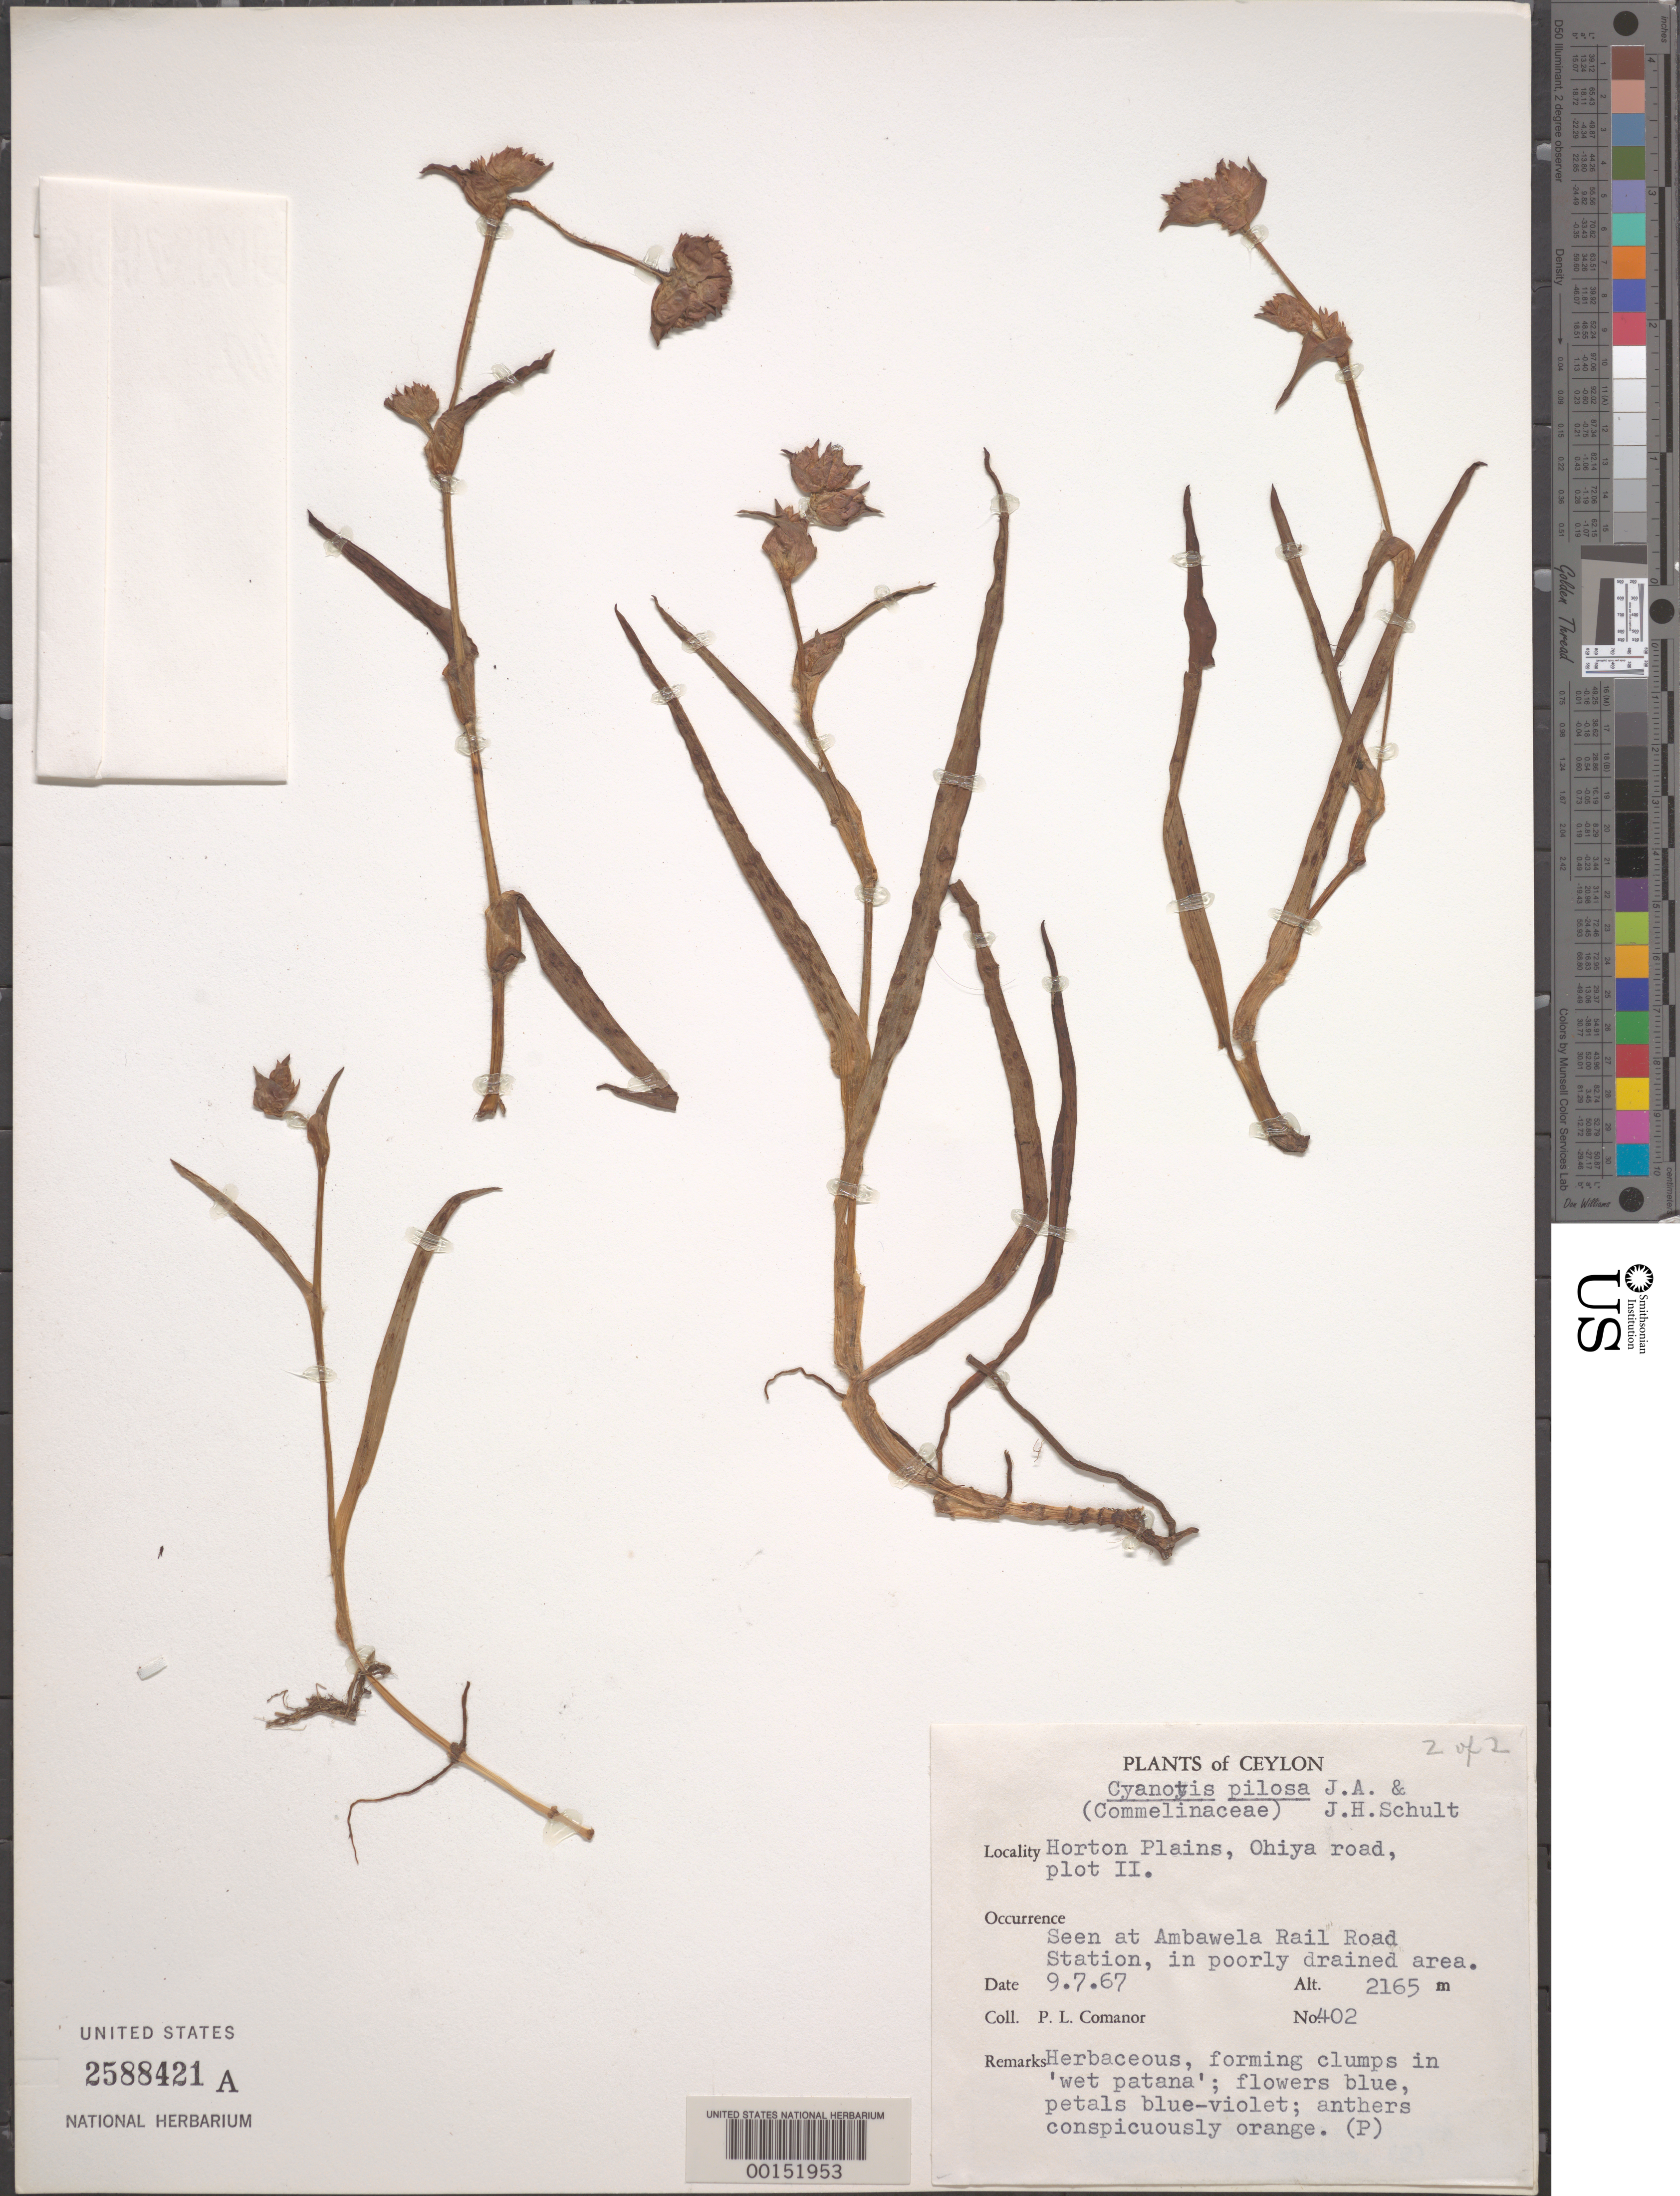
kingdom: Plantae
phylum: Tracheophyta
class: Liliopsida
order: Commelinales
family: Commelinaceae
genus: Cyanotis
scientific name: Cyanotis pilosa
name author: Schult. & Schult. f.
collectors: P. Comanor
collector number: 402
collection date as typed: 09 Jul 1967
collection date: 1967-07-09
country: Sri Lanka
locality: Horton plains, ohiya road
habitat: Poorly drained soil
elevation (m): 2165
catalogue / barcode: US 2588421A